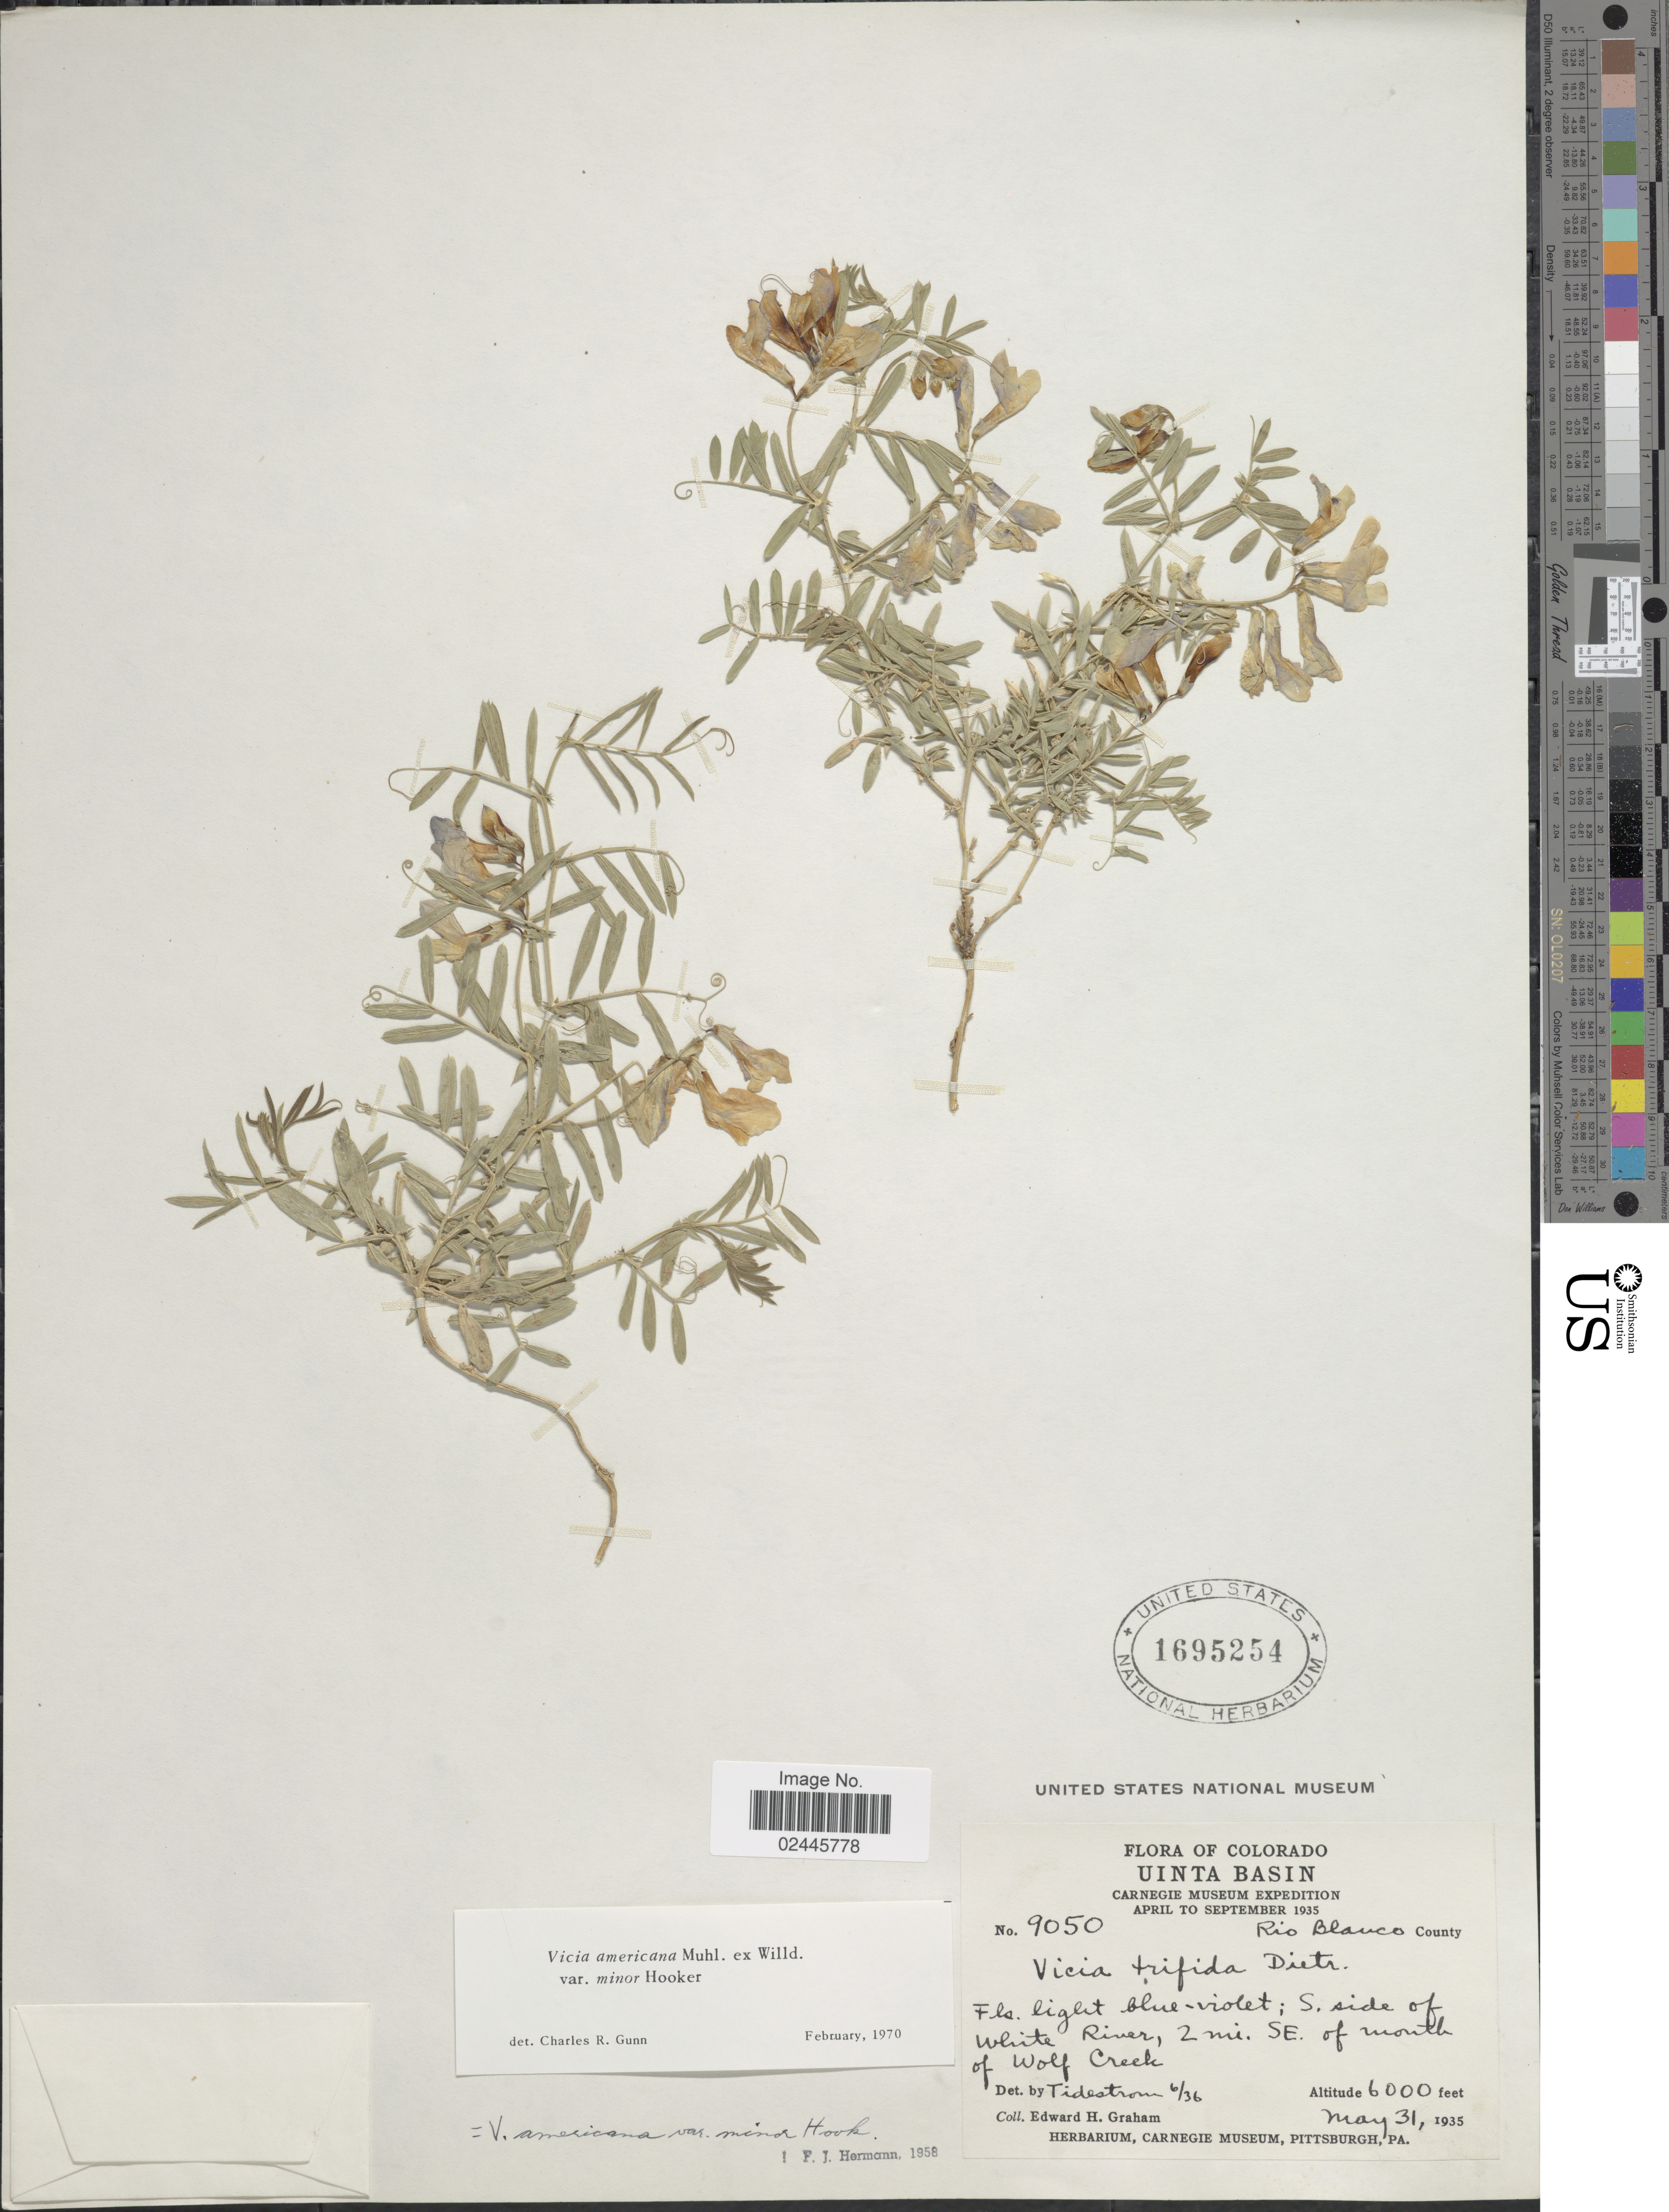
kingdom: Plantae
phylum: Tracheophyta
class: Magnoliopsida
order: Fabales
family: Fabaceae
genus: Vicia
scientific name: Vicia americana var. minor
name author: Hook.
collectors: E. H. Graham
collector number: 9050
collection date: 1935-05-31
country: United States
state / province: Colorado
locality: Colorado, Uinta Basin, S.side of White River, 2 mi SE of mouth of Wolf Creek.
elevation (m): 1829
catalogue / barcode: US 1695254